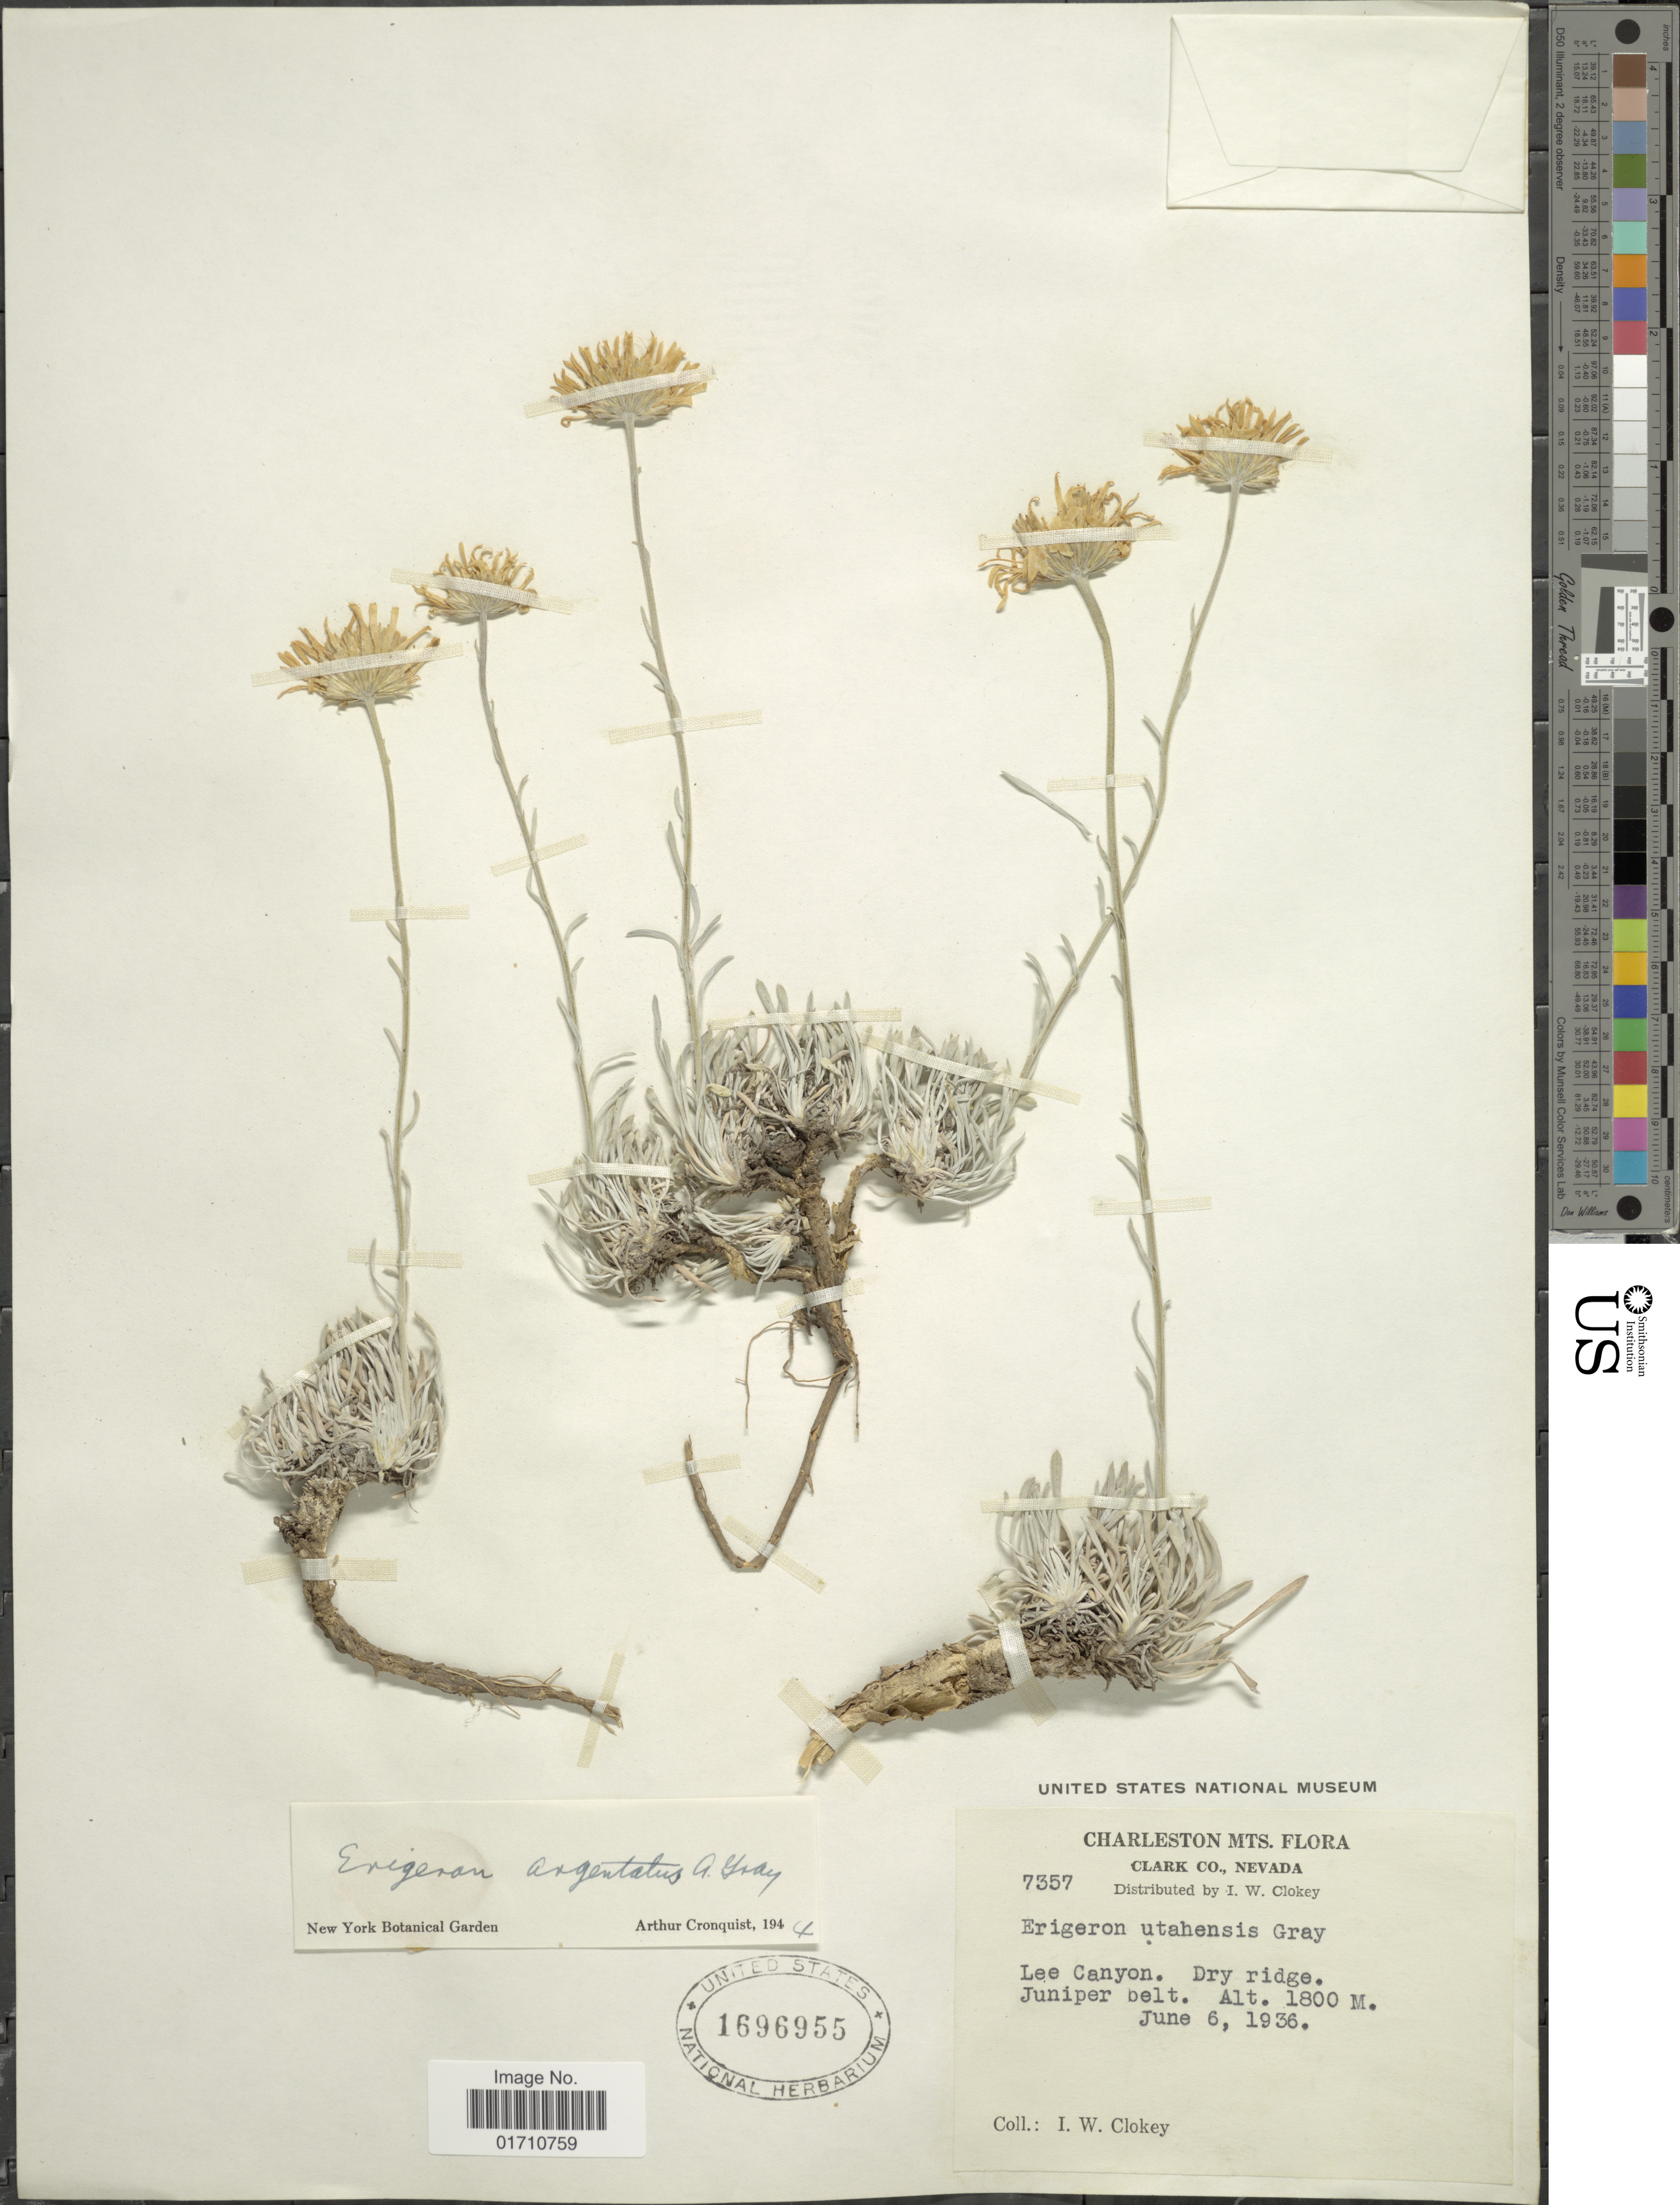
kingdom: Plantae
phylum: Tracheophyta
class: Magnoliopsida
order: Asterales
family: Asteraceae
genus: Erigeron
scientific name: Erigeron argentatus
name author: A. Gray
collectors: I. W. Clokey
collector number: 7357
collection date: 1936-06-06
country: United States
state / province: Nevada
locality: Charleston Mts, Clark Co., Lee Canyon. Dry ridges. Juniper belt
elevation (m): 1800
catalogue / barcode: US 1696955